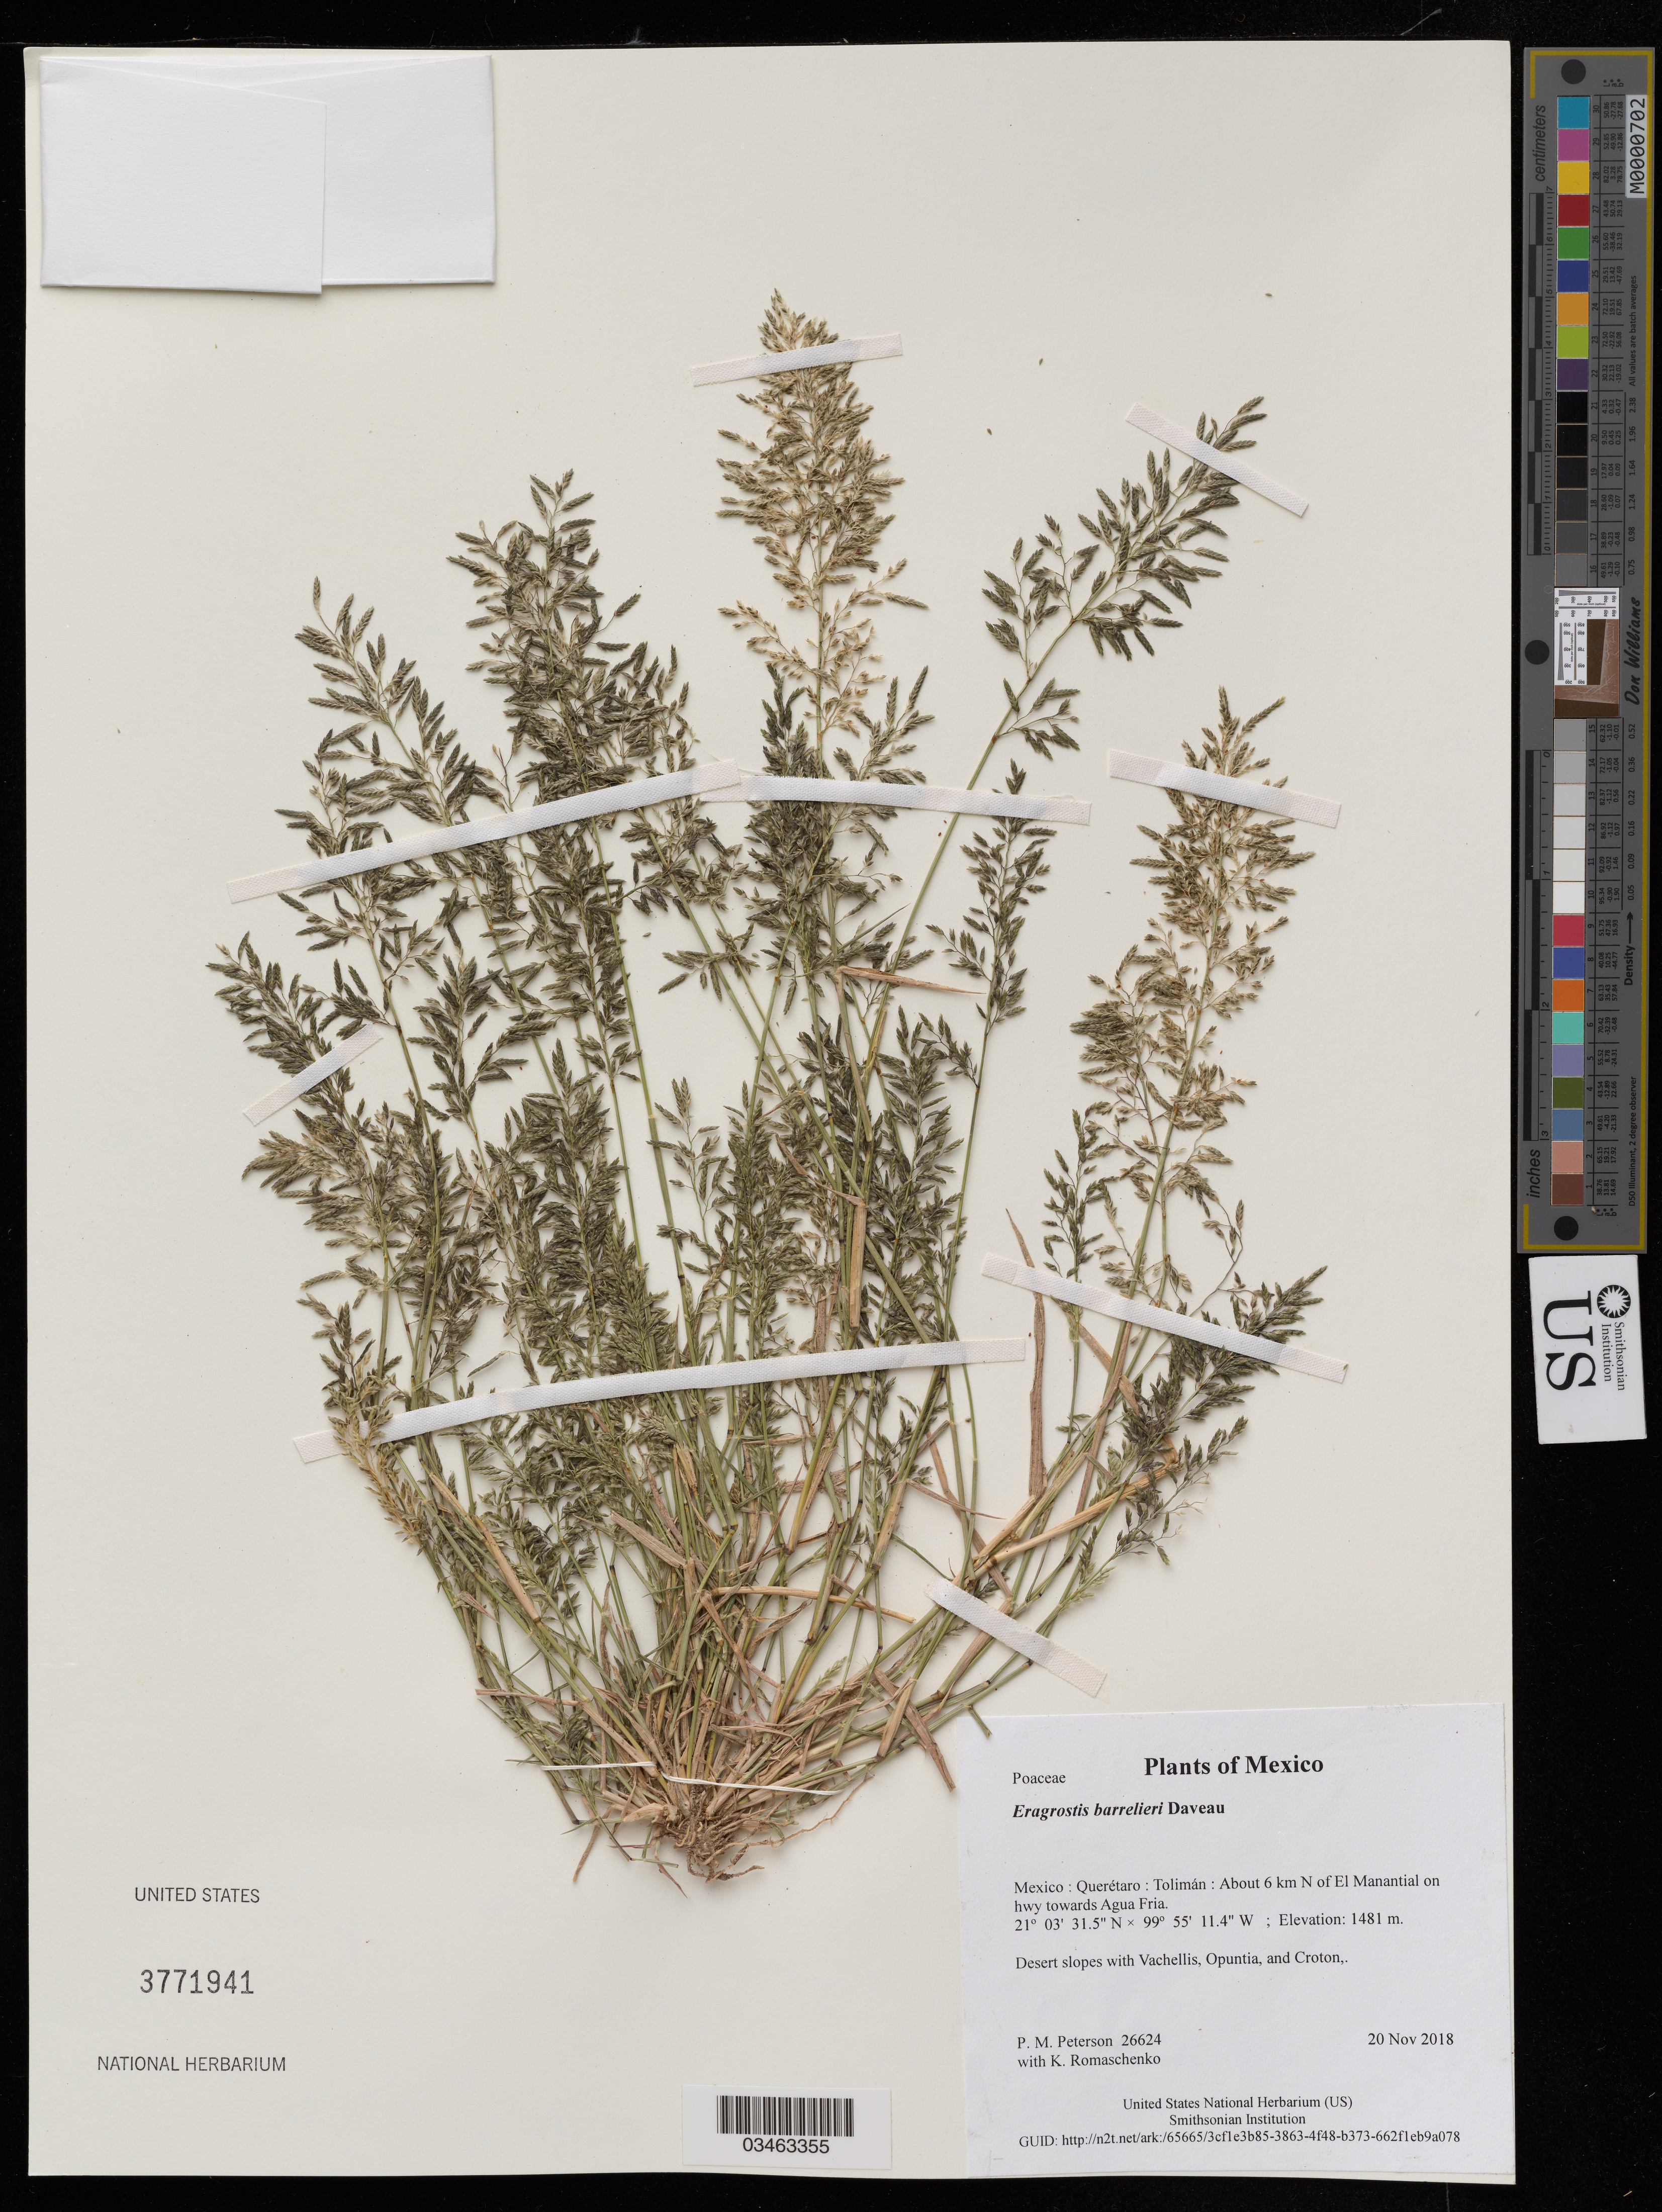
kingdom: Plantae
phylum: Tracheophyta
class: Liliopsida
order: Poales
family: Poaceae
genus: Eragrostis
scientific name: Eragrostis barrelieri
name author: Daveau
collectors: P. M. Peterson & K. Romaschenko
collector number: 26624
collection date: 2018-11-20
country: Mexico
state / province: Querétaro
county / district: Tolimán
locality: About 6 km N of El Manantial on hwy towards Agua Fria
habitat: Desert slopes with Vachellis, Opuntia, and Croton,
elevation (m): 1481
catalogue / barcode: US 3771941